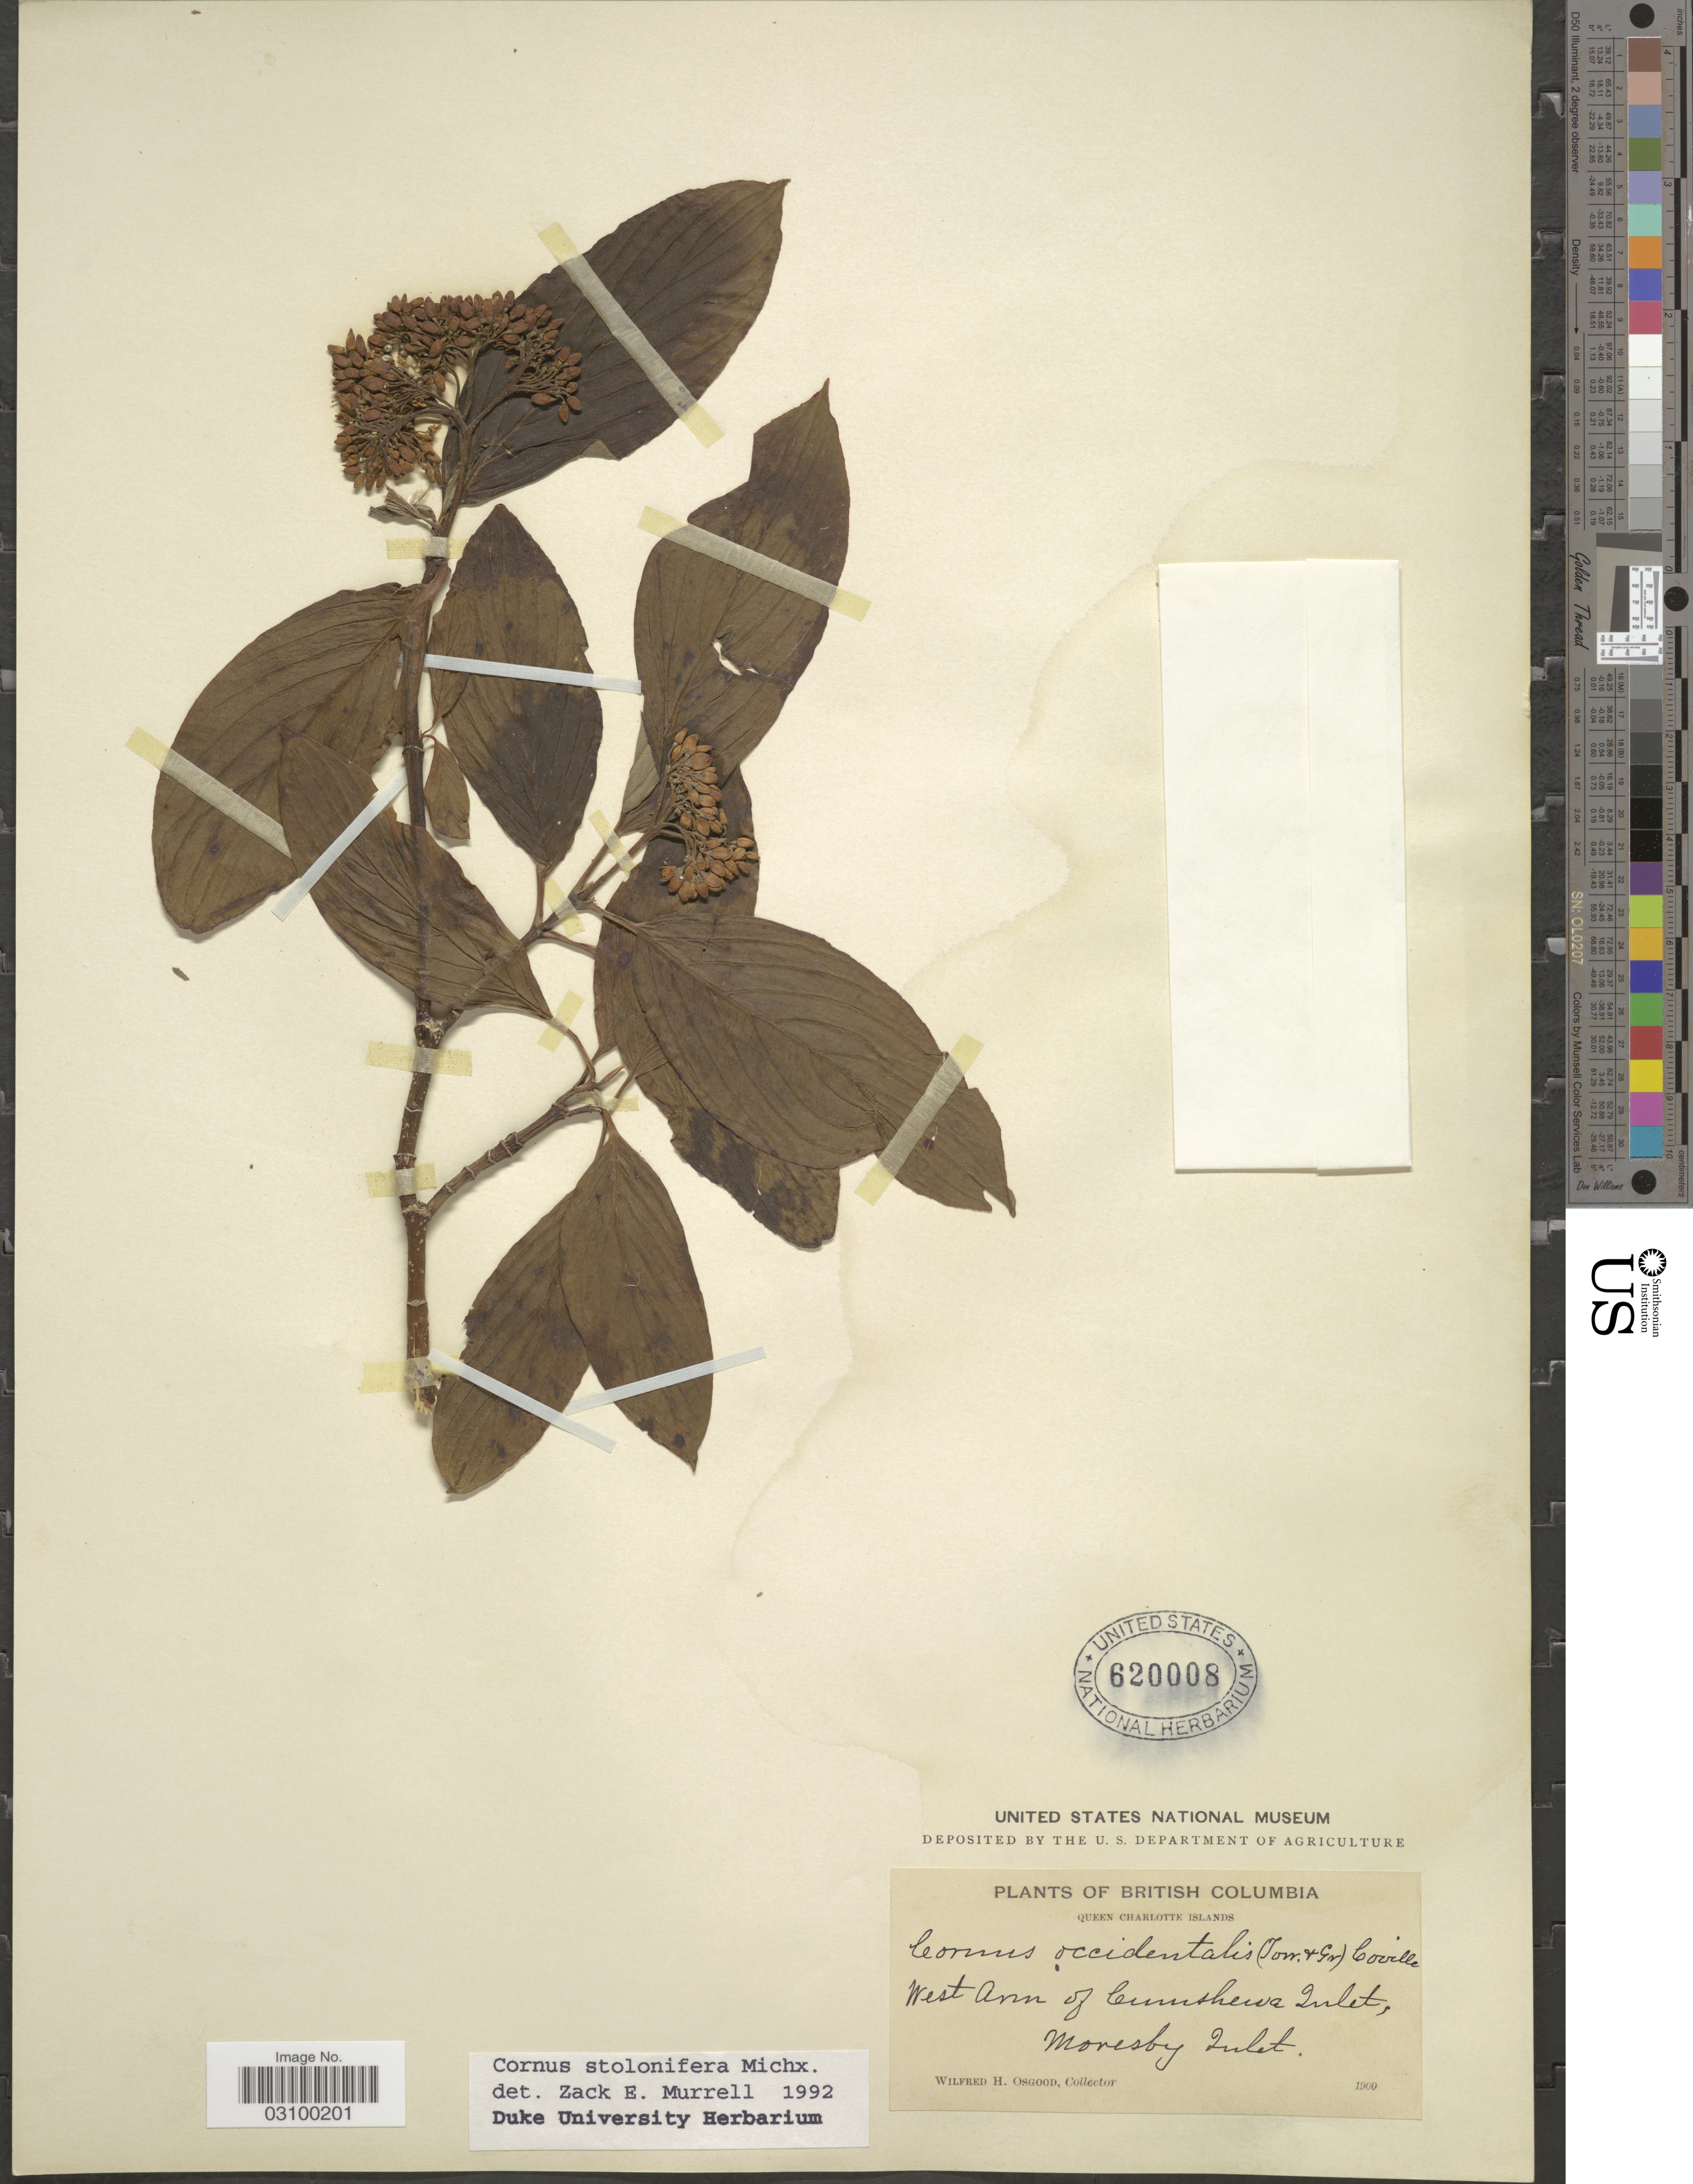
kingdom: Plantae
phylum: Tracheophyta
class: Magnoliopsida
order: Cornales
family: Cornaceae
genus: Cornus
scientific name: Cornus sericea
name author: L.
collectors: W. Osgood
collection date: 1900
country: Canada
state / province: British Columbia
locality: Queen Charlotte Islands. West Arm of Cumshewa Inlet, Moresby Inlet.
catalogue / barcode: US 620008